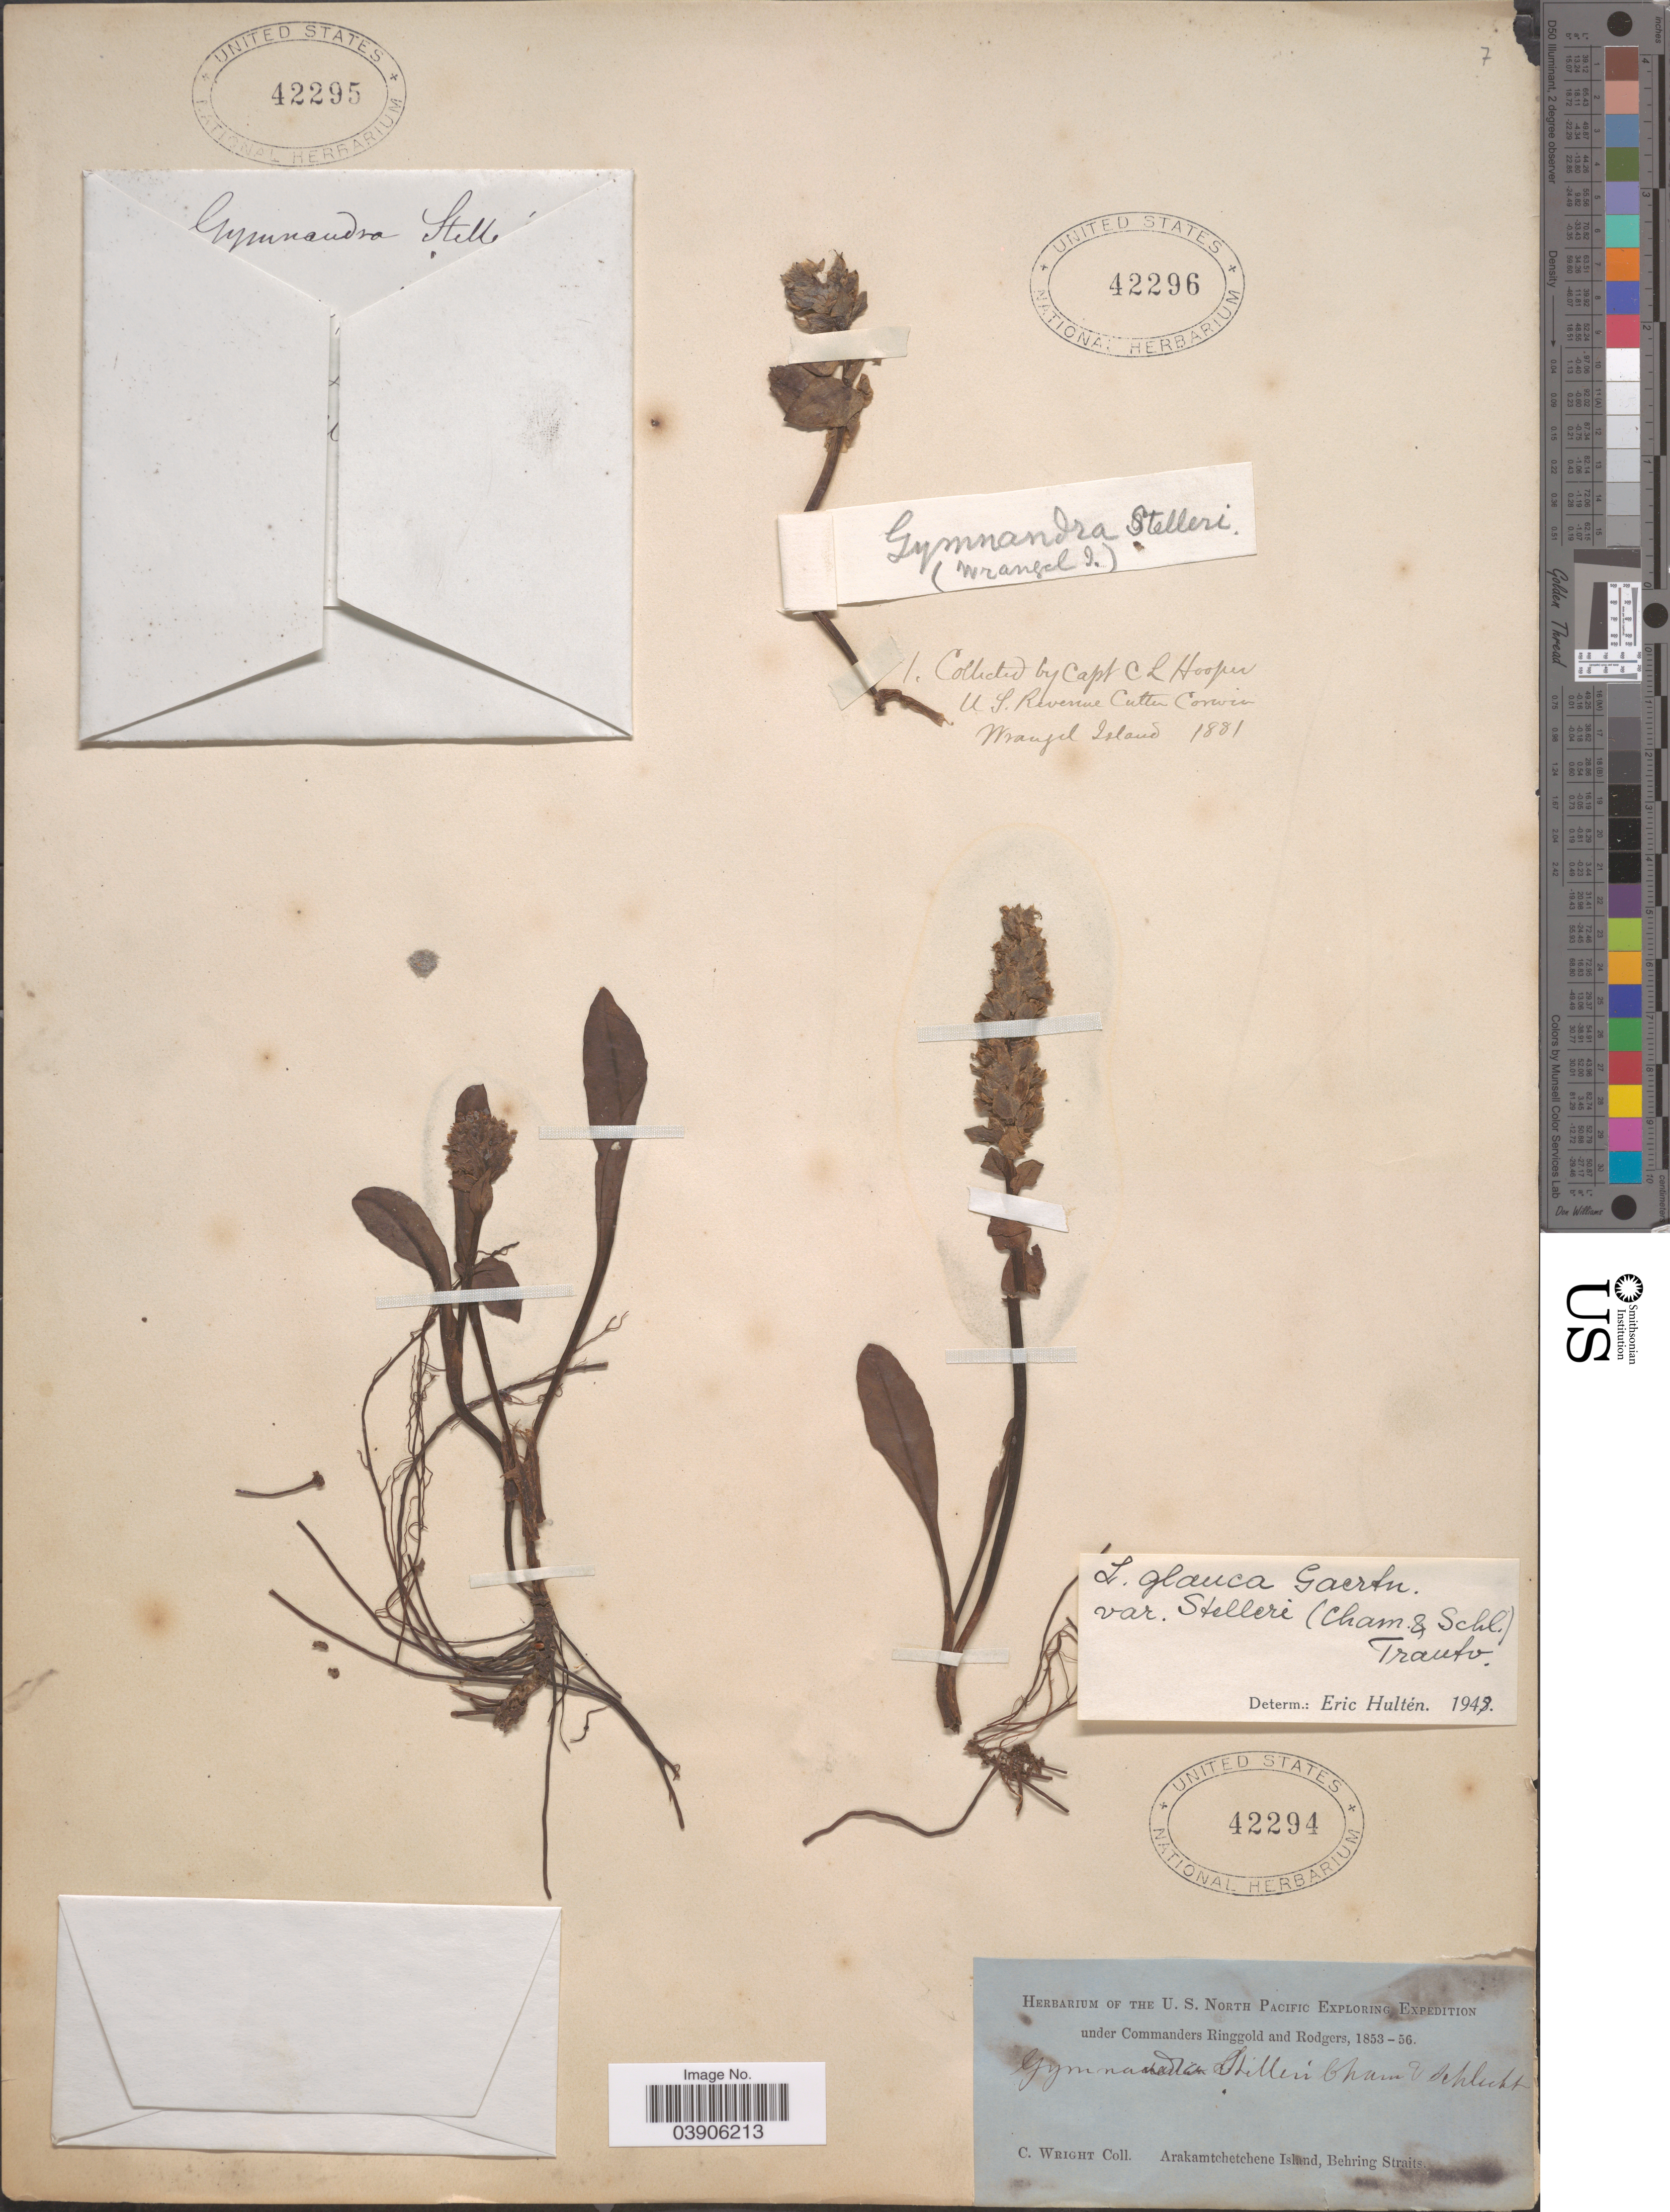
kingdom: Plantae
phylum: Tracheophyta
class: Magnoliopsida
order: Lamiales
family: Plantaginaceae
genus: Lagotis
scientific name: Lagotis glauca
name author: Gaertn.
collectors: C. Hooper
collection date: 1881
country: Russian Federation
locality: Wrangel Island.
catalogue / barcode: US 42296-3